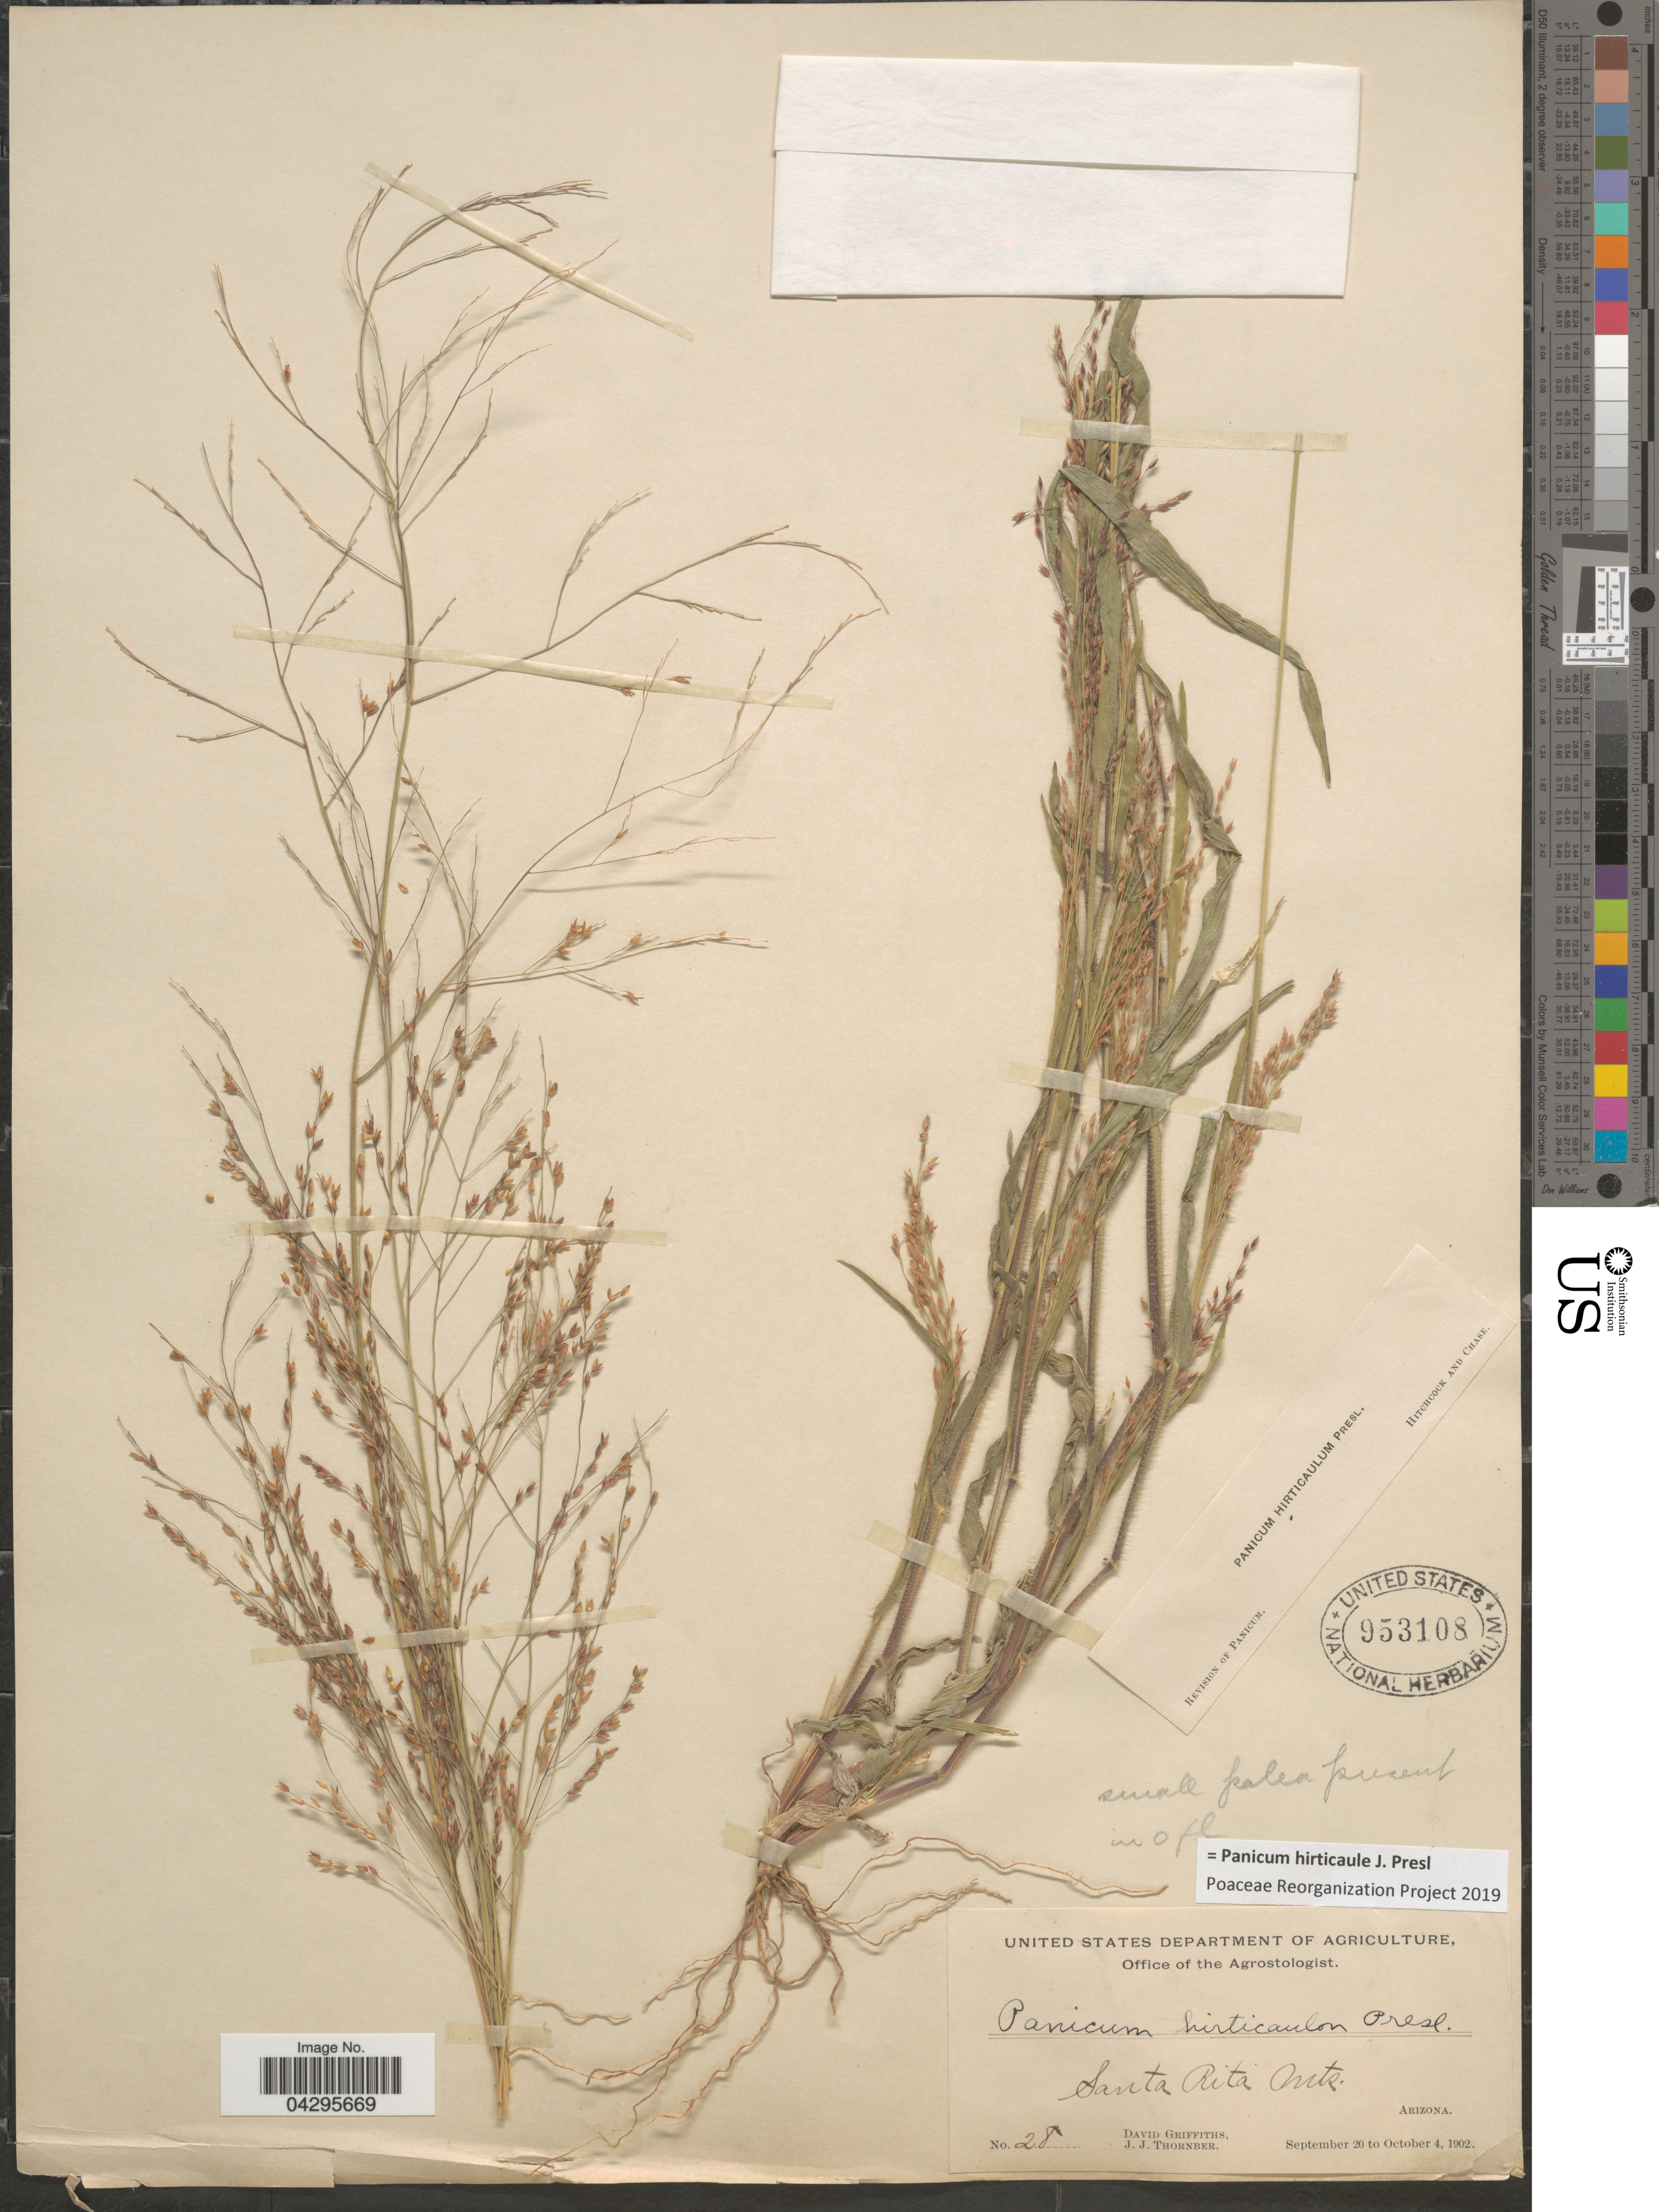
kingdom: Plantae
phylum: Tracheophyta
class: Liliopsida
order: Poales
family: Poaceae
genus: Panicum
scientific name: Panicum hirticaule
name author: J. Presl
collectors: D. Griffiths & J. Thornber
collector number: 28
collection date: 1902-09-20/1902-10-04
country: United States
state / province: Arizona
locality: Santa Rita Mts.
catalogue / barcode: US 953108